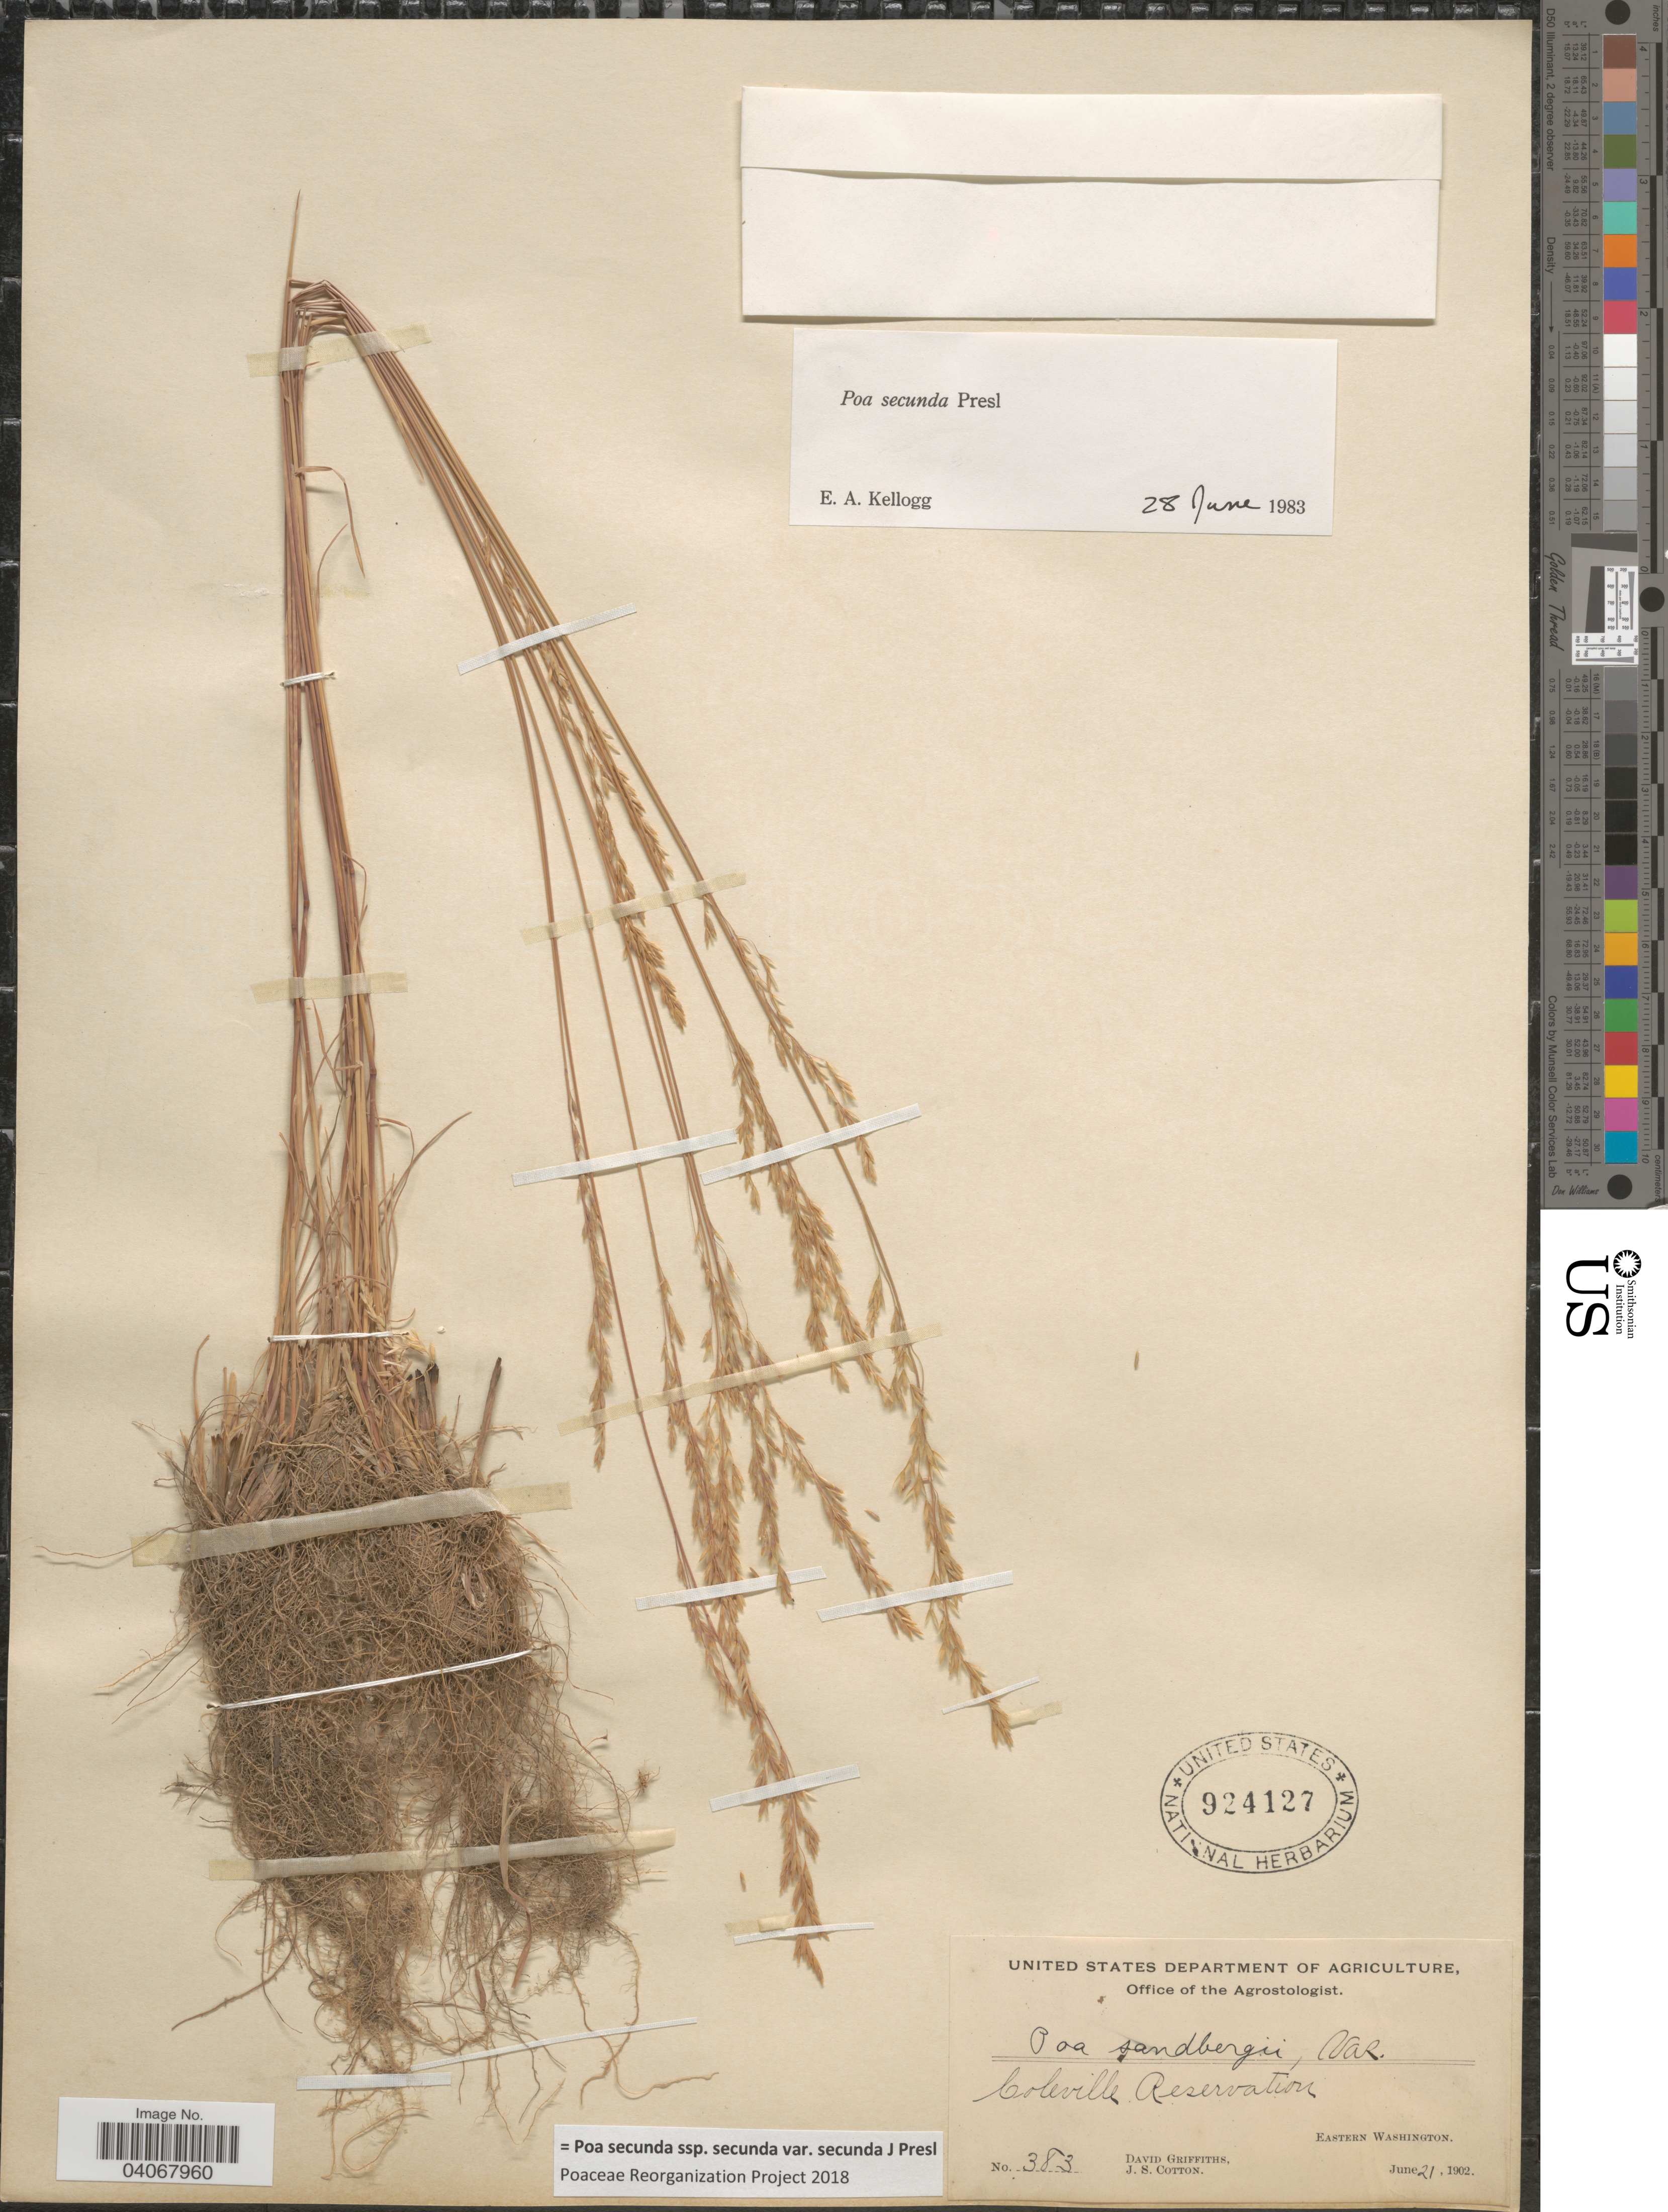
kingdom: Plantae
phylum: Tracheophyta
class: Liliopsida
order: Poales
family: Poaceae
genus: Poa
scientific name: Poa secunda subsp. secunda var. secunda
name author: J. Presl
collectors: D. Griffiths & J. S. Cotton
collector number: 383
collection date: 1902-06-21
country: United States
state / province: Washington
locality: Coleville Reservation. Eastern Washington.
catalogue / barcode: US 924127